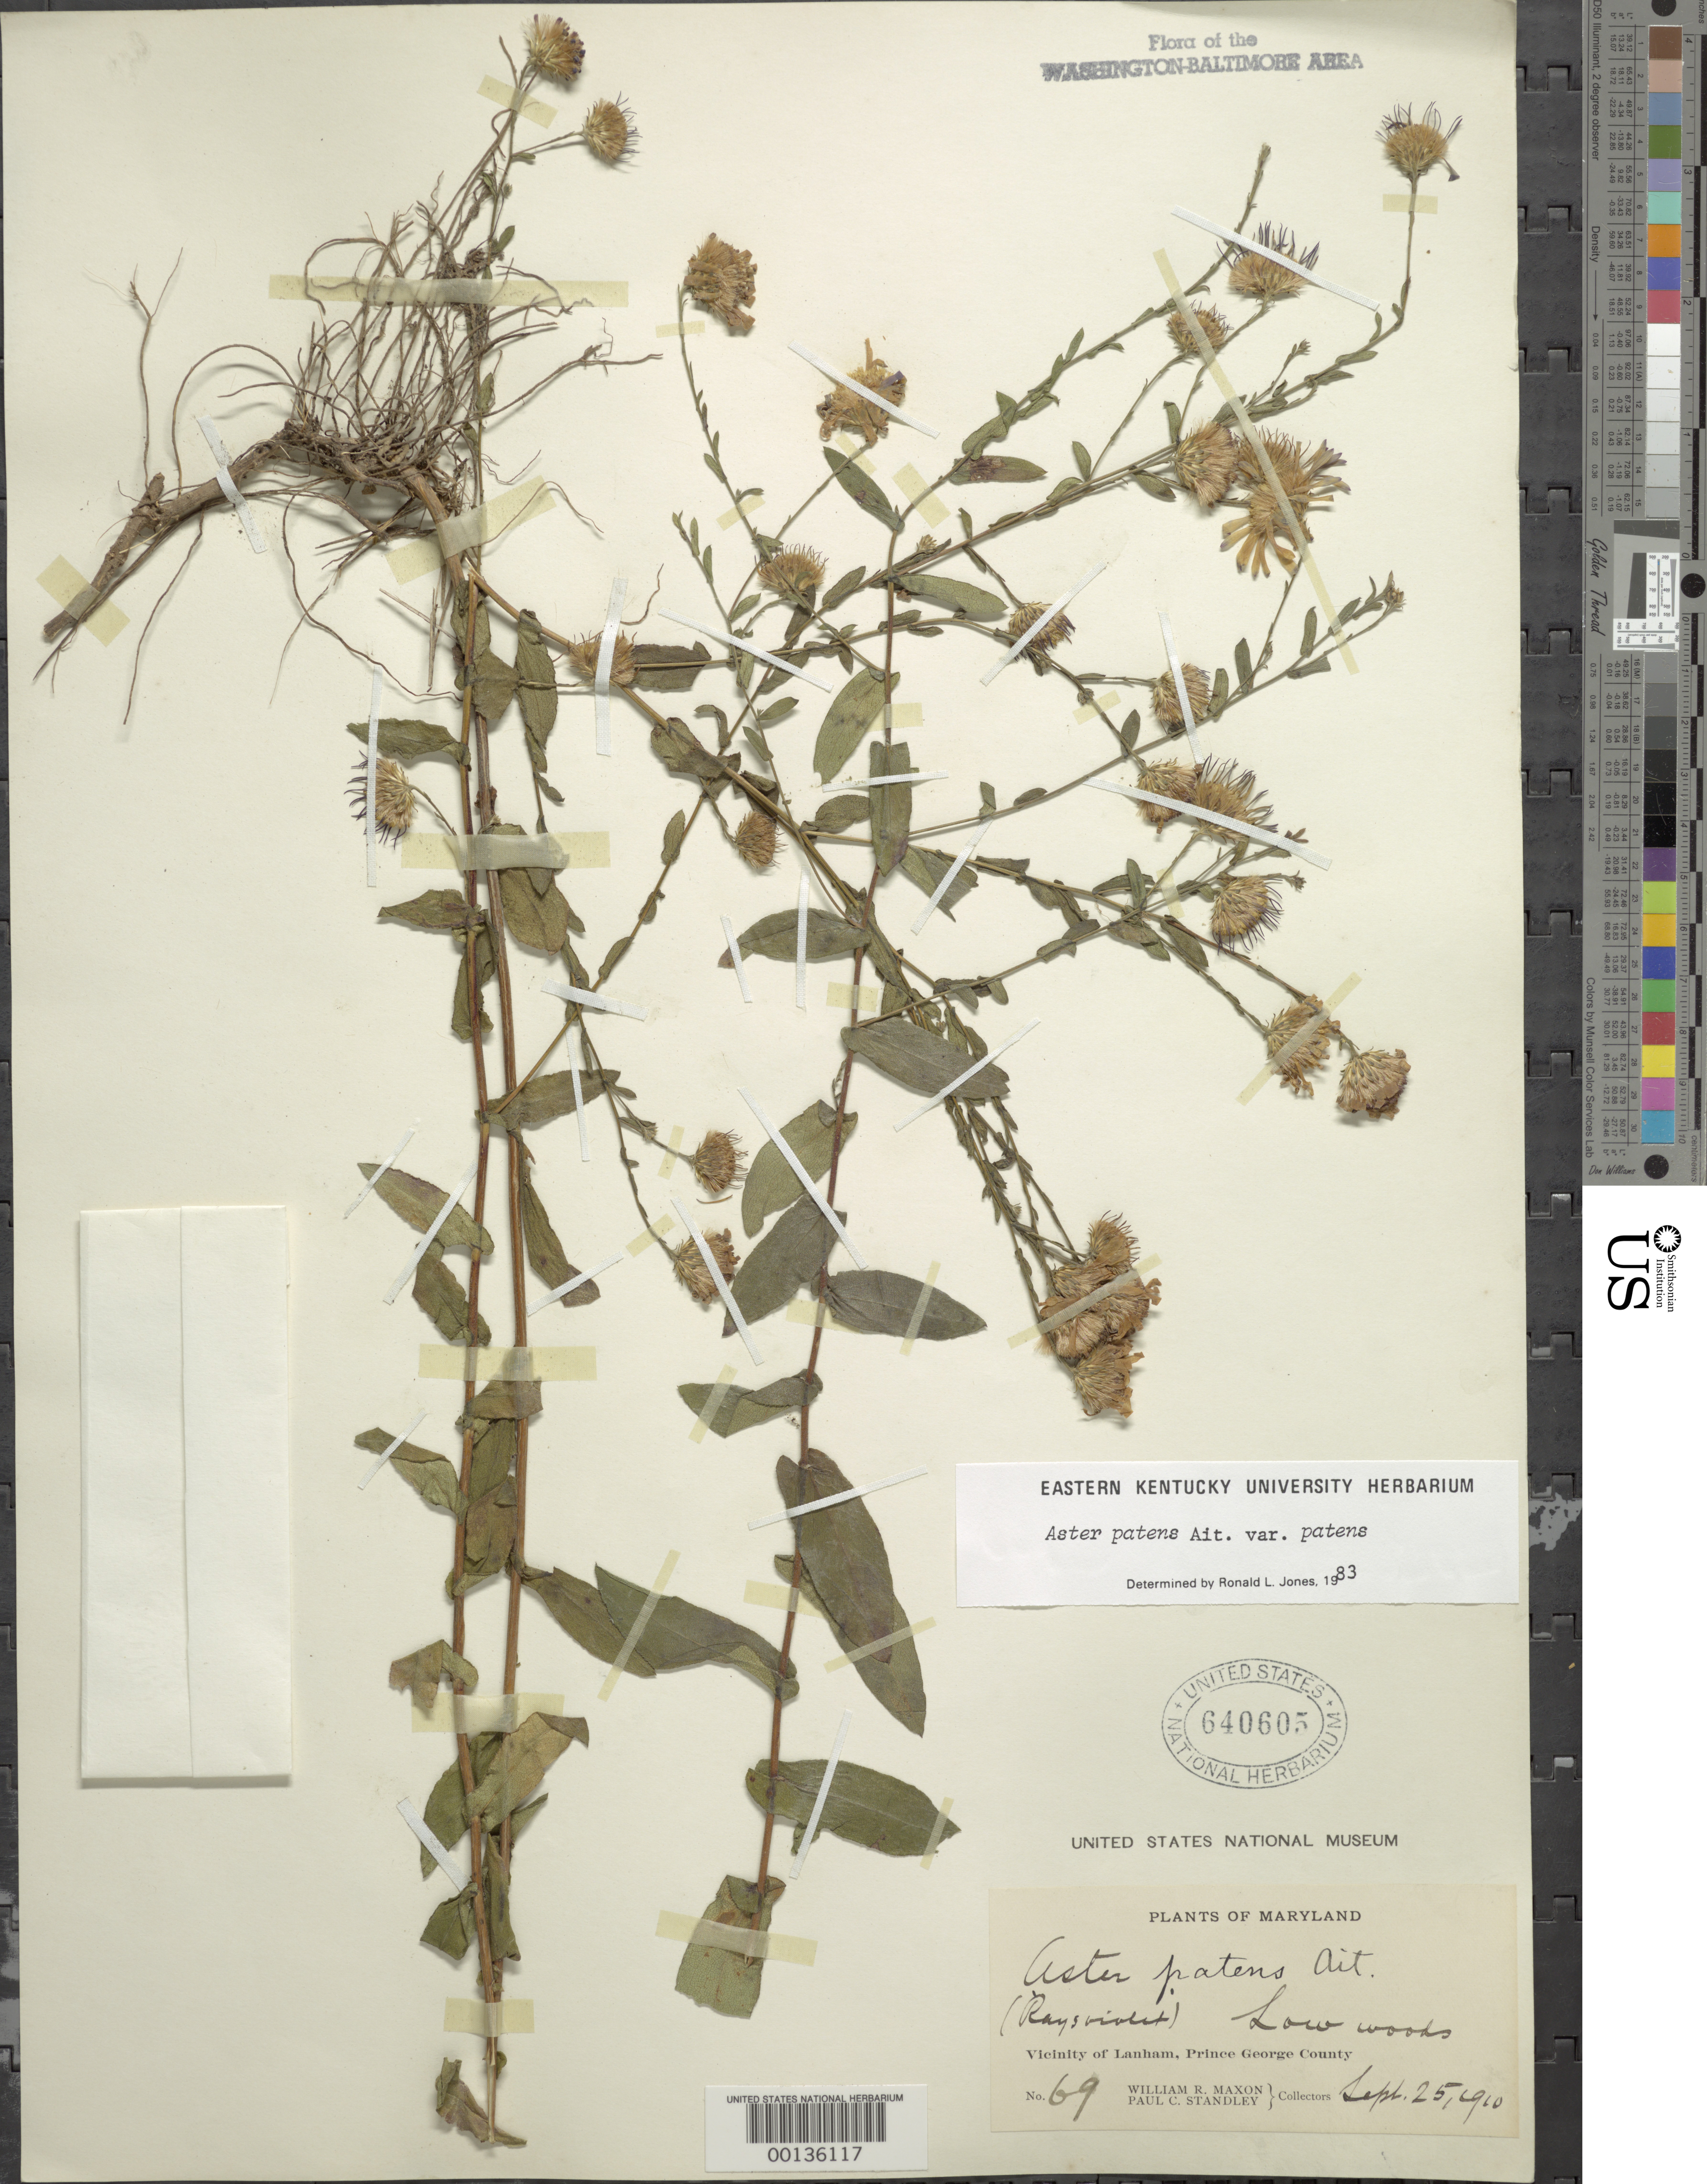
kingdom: Plantae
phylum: Tracheophyta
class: Magnoliopsida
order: Asterales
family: Asteraceae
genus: Symphyotrichum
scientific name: Symphyotrichum patens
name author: (Aiton) G.L. Nesom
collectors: W. R. Maxon & P. C. Standley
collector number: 69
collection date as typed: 25 Sep 1910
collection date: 1910-09-25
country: United States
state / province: Maryland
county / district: Prince George's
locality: Lanham vicinity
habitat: Low woods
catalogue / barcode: US 640605